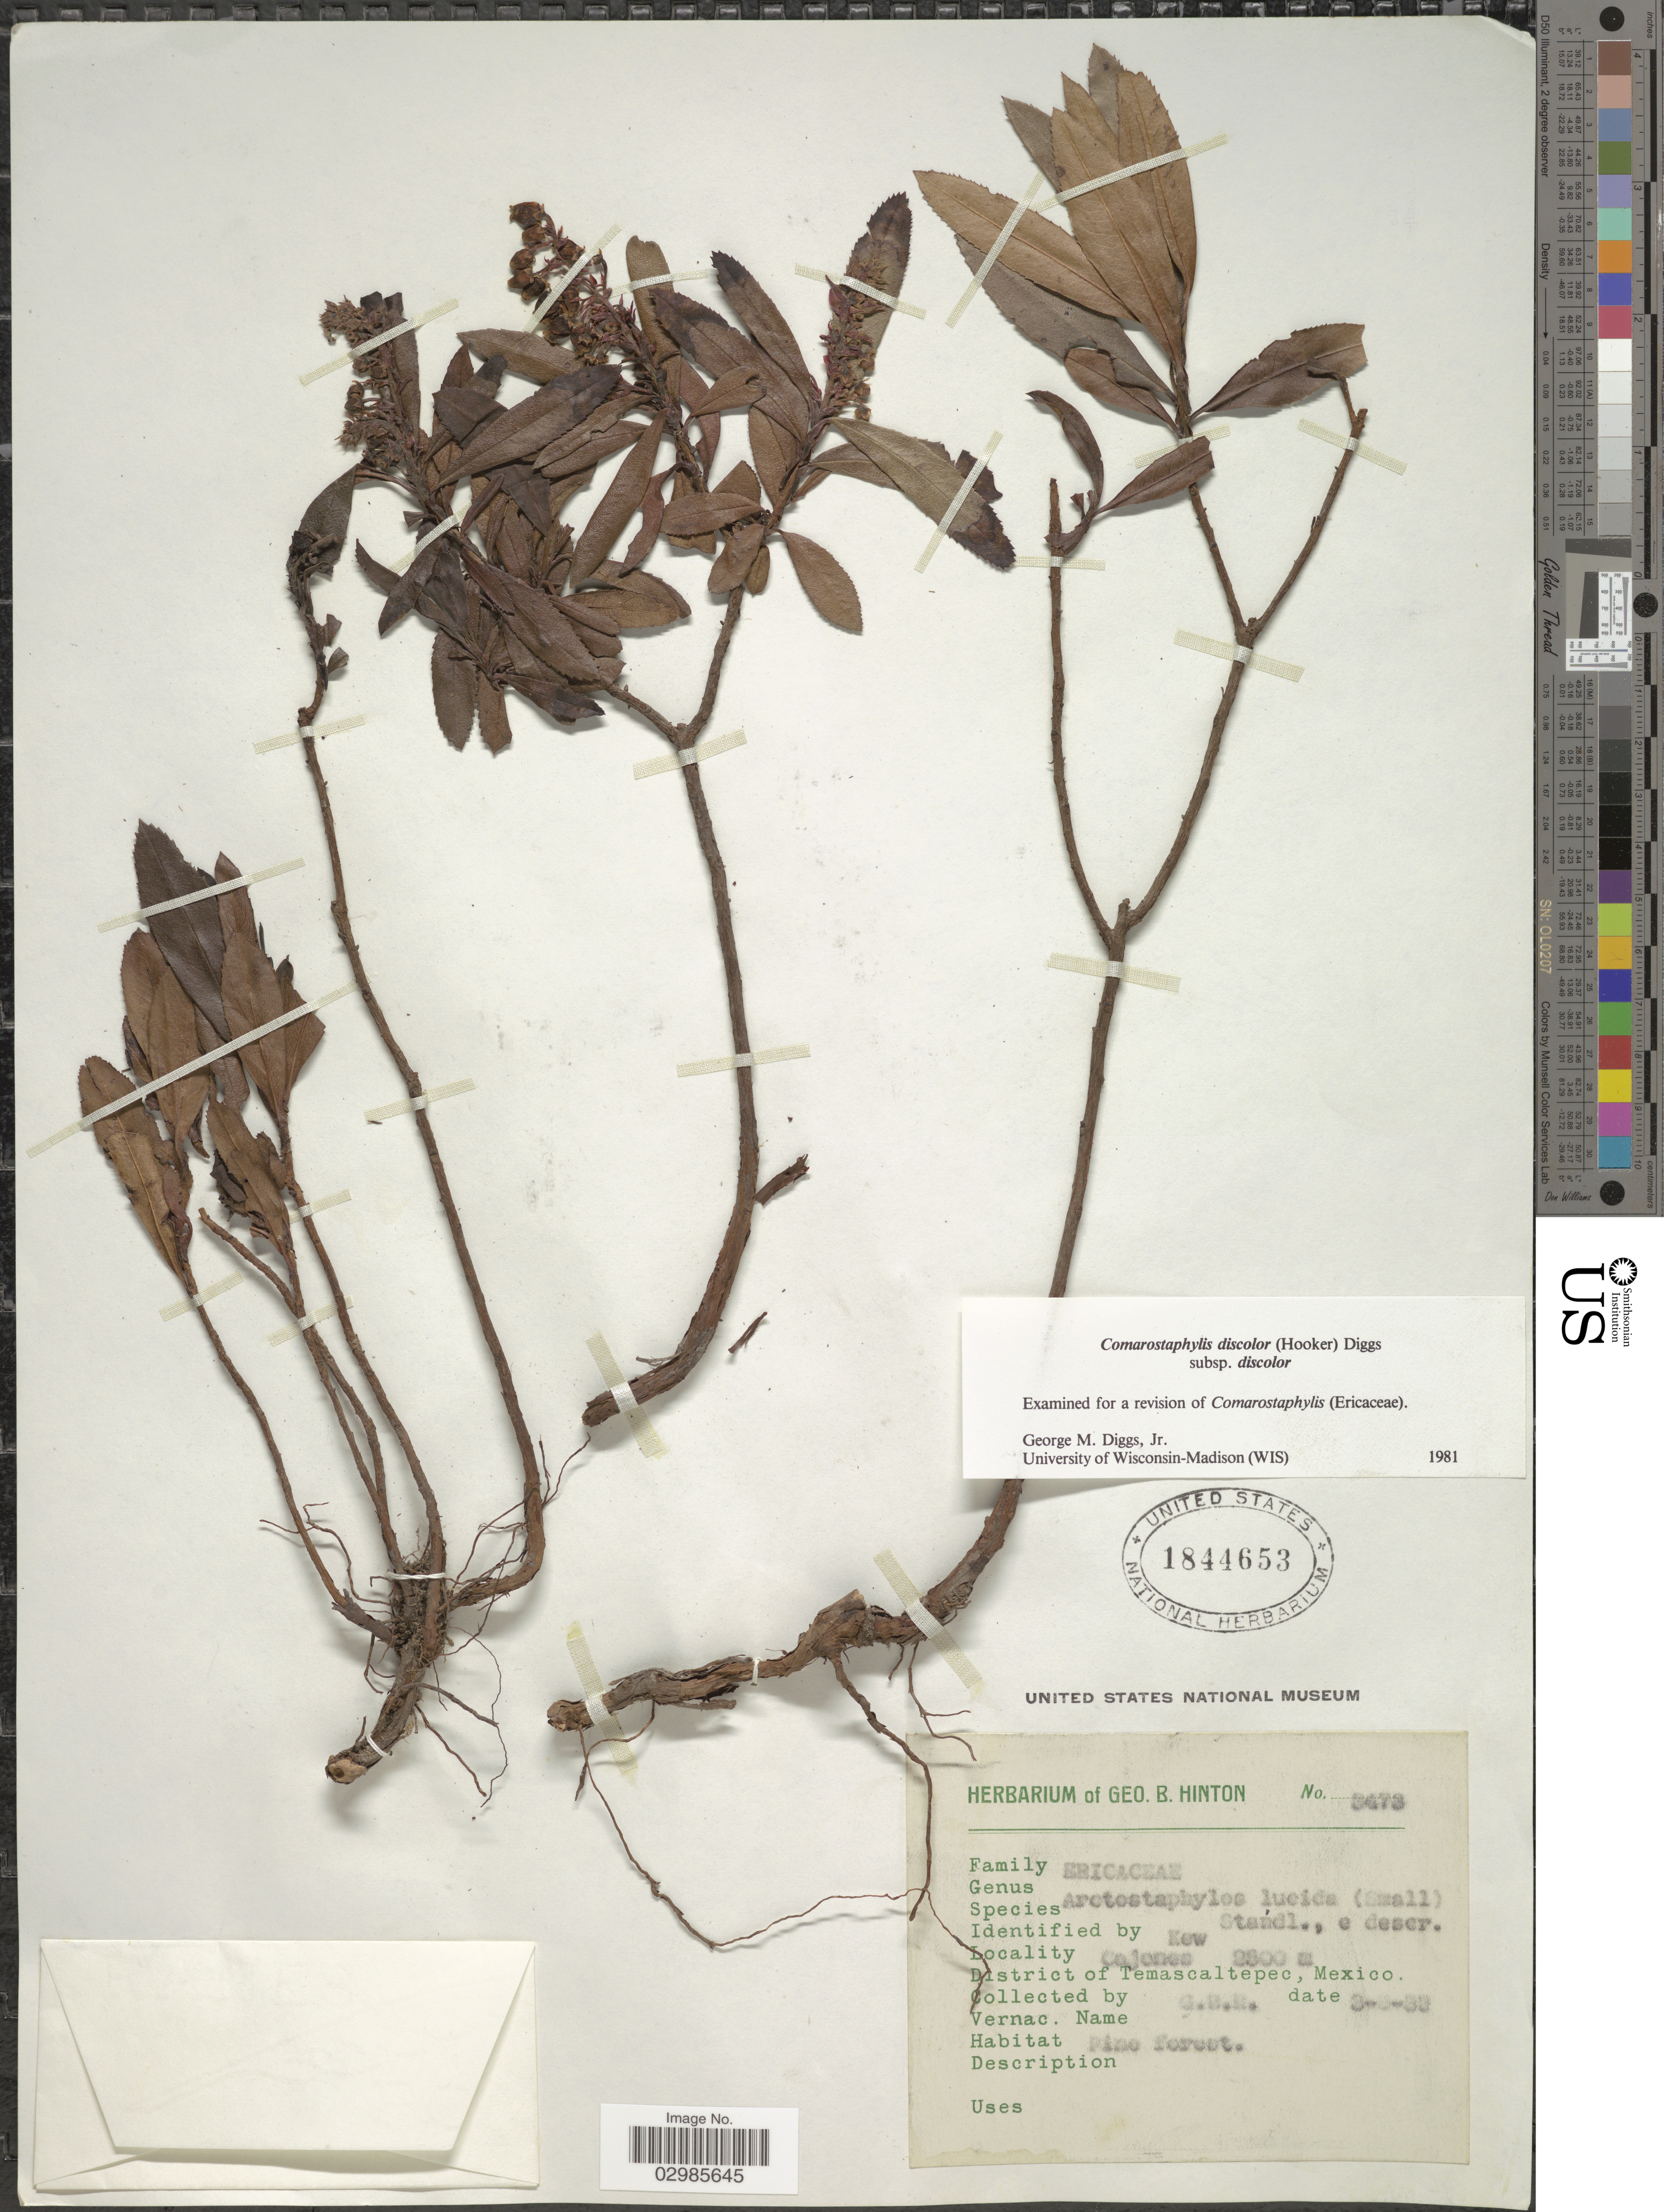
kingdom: Plantae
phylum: Tracheophyta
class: Magnoliopsida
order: Ericales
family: Ericaceae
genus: Comarostaphylis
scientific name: Comarostaphylis discolor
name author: (Hook.) Diggs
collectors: G. B. Hinton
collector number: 3473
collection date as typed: Transcribed d/m/y: 3/8/33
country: Mexico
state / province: México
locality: Cajones, District of Temascaltepec, Mexico.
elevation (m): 2500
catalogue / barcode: US 1844653